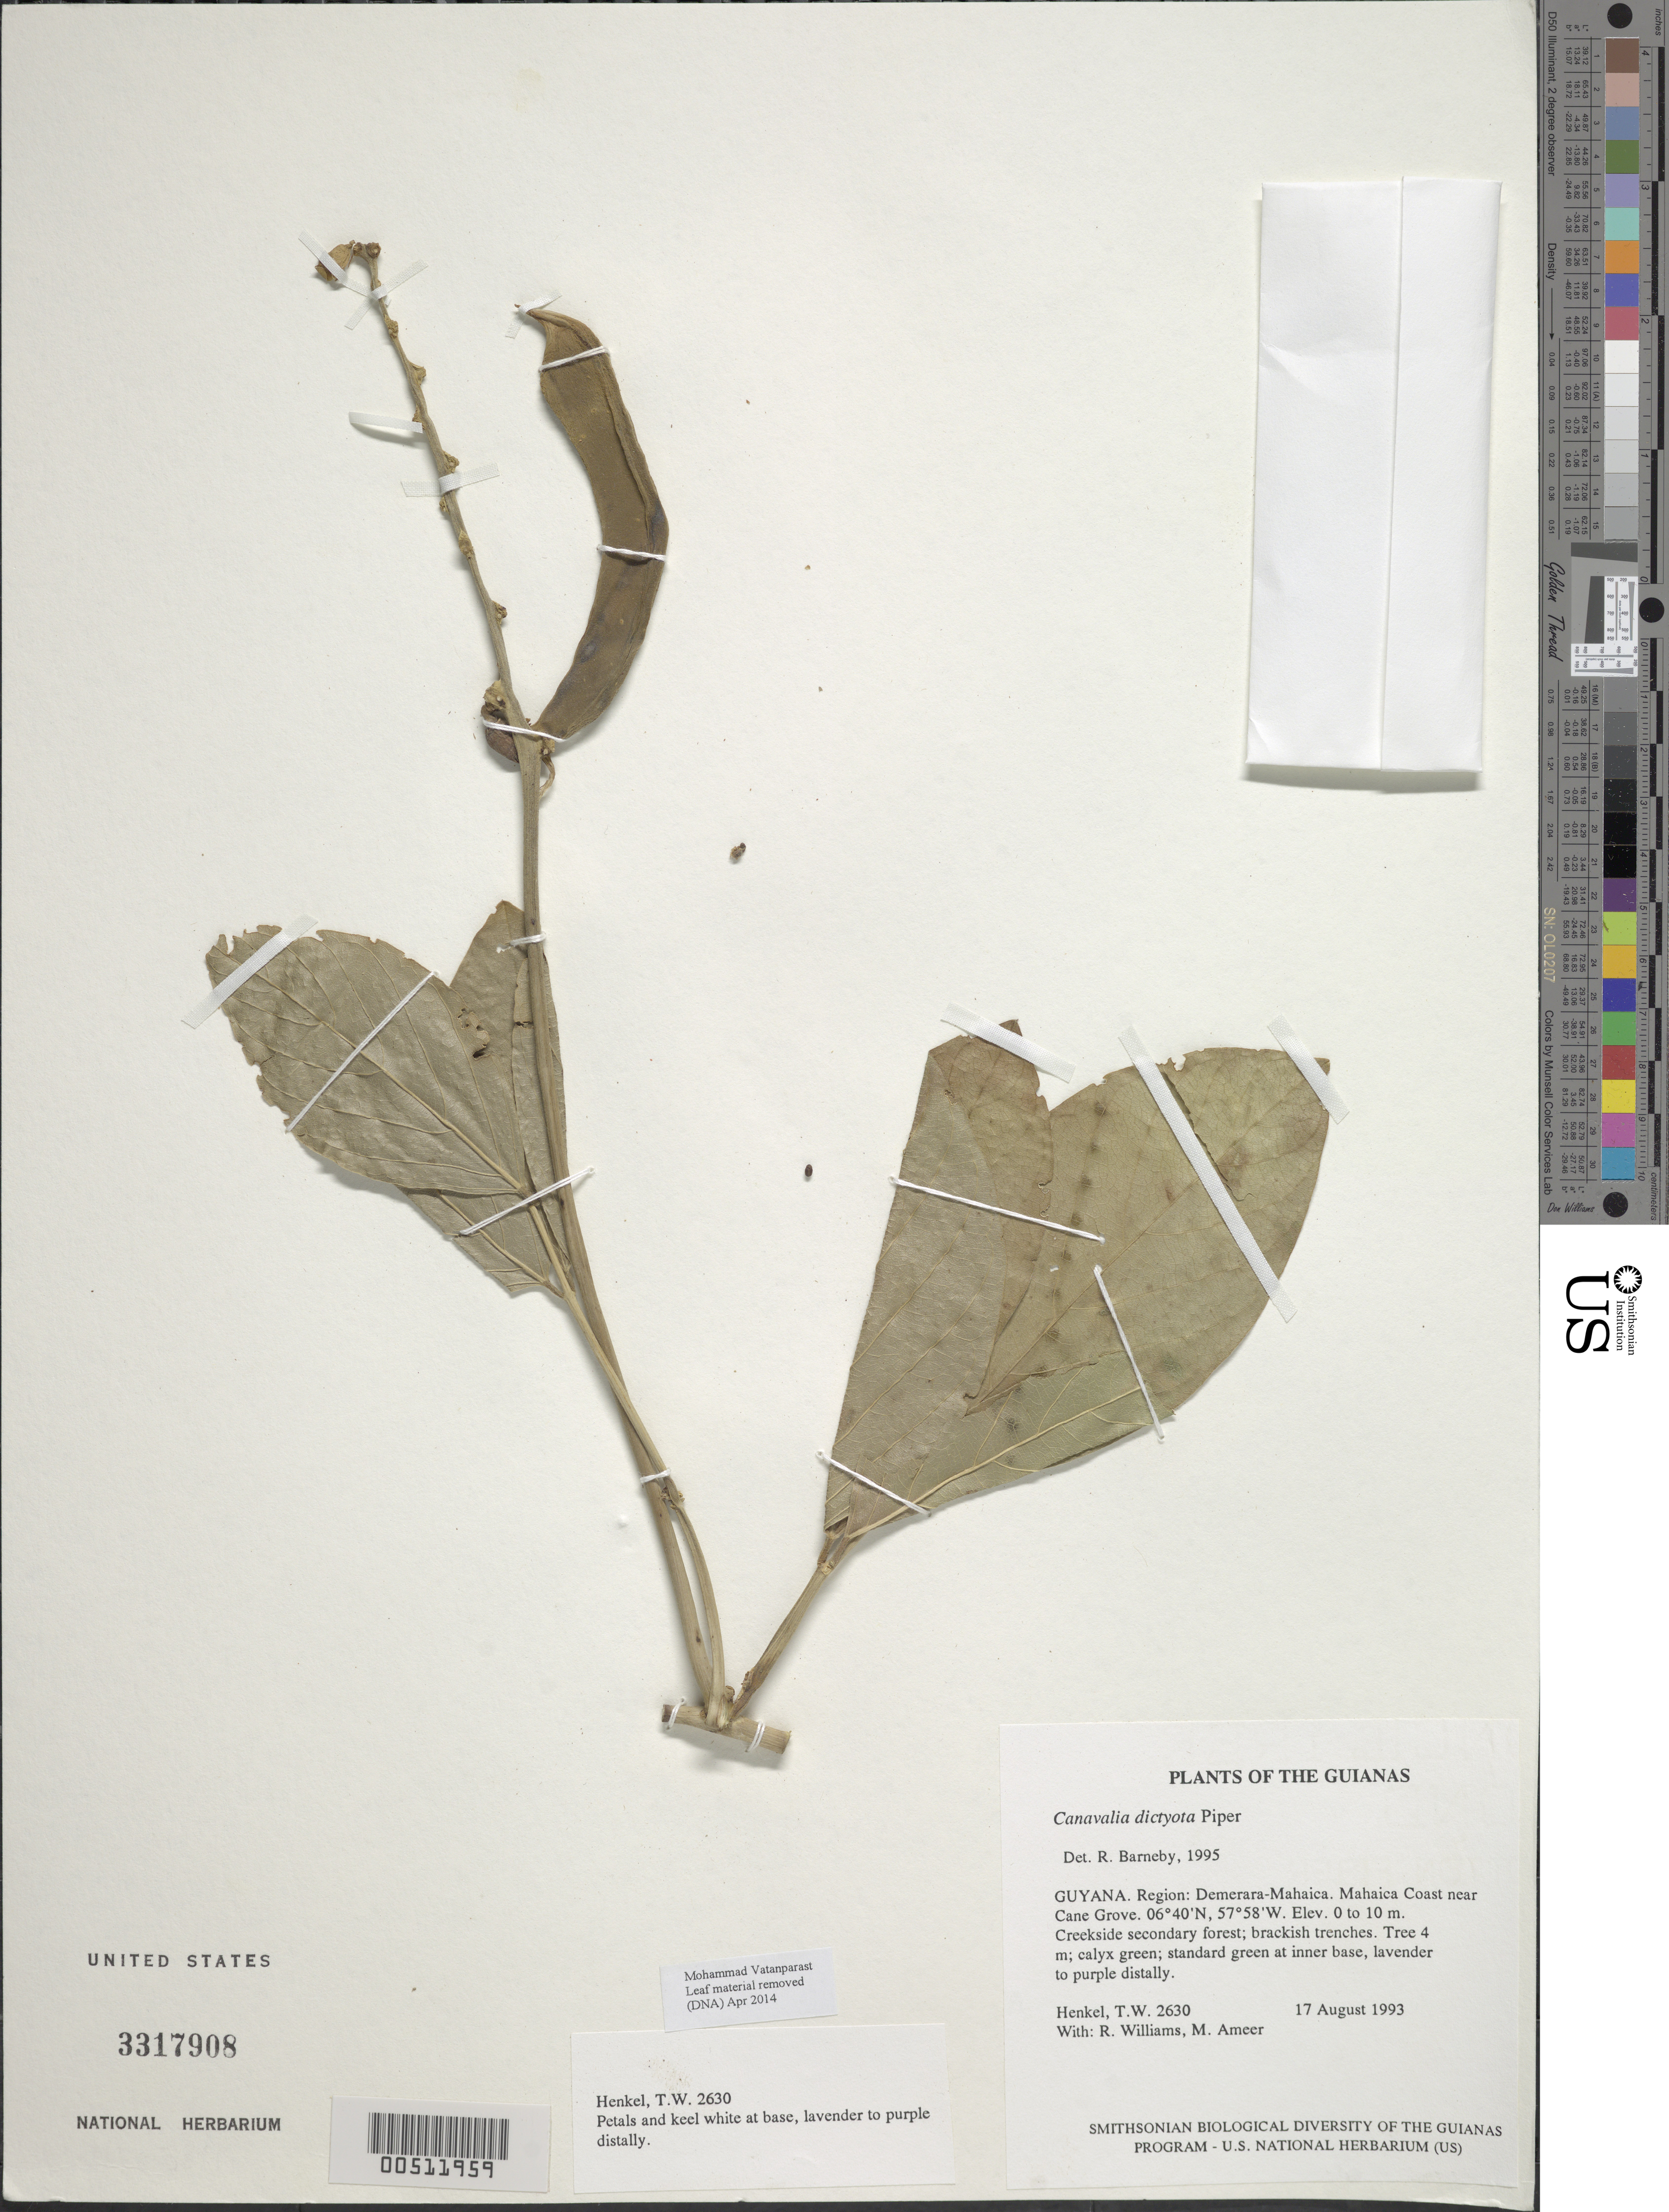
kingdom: Plantae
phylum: Tracheophyta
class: Magnoliopsida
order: Fabales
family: Fabaceae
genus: Canavalia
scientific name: Canavalia dictyota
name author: Piper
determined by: Barneby, Rupert C., (NY)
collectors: T. Henkel, R. Williams & M. Ameer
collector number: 2630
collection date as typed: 17 August 1993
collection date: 1993-08-17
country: Guyana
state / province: Demerara-Mahaica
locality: Mahaica Coast near Cane Grove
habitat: Creekside secondary forest; brackish trenches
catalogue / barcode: US 3317908